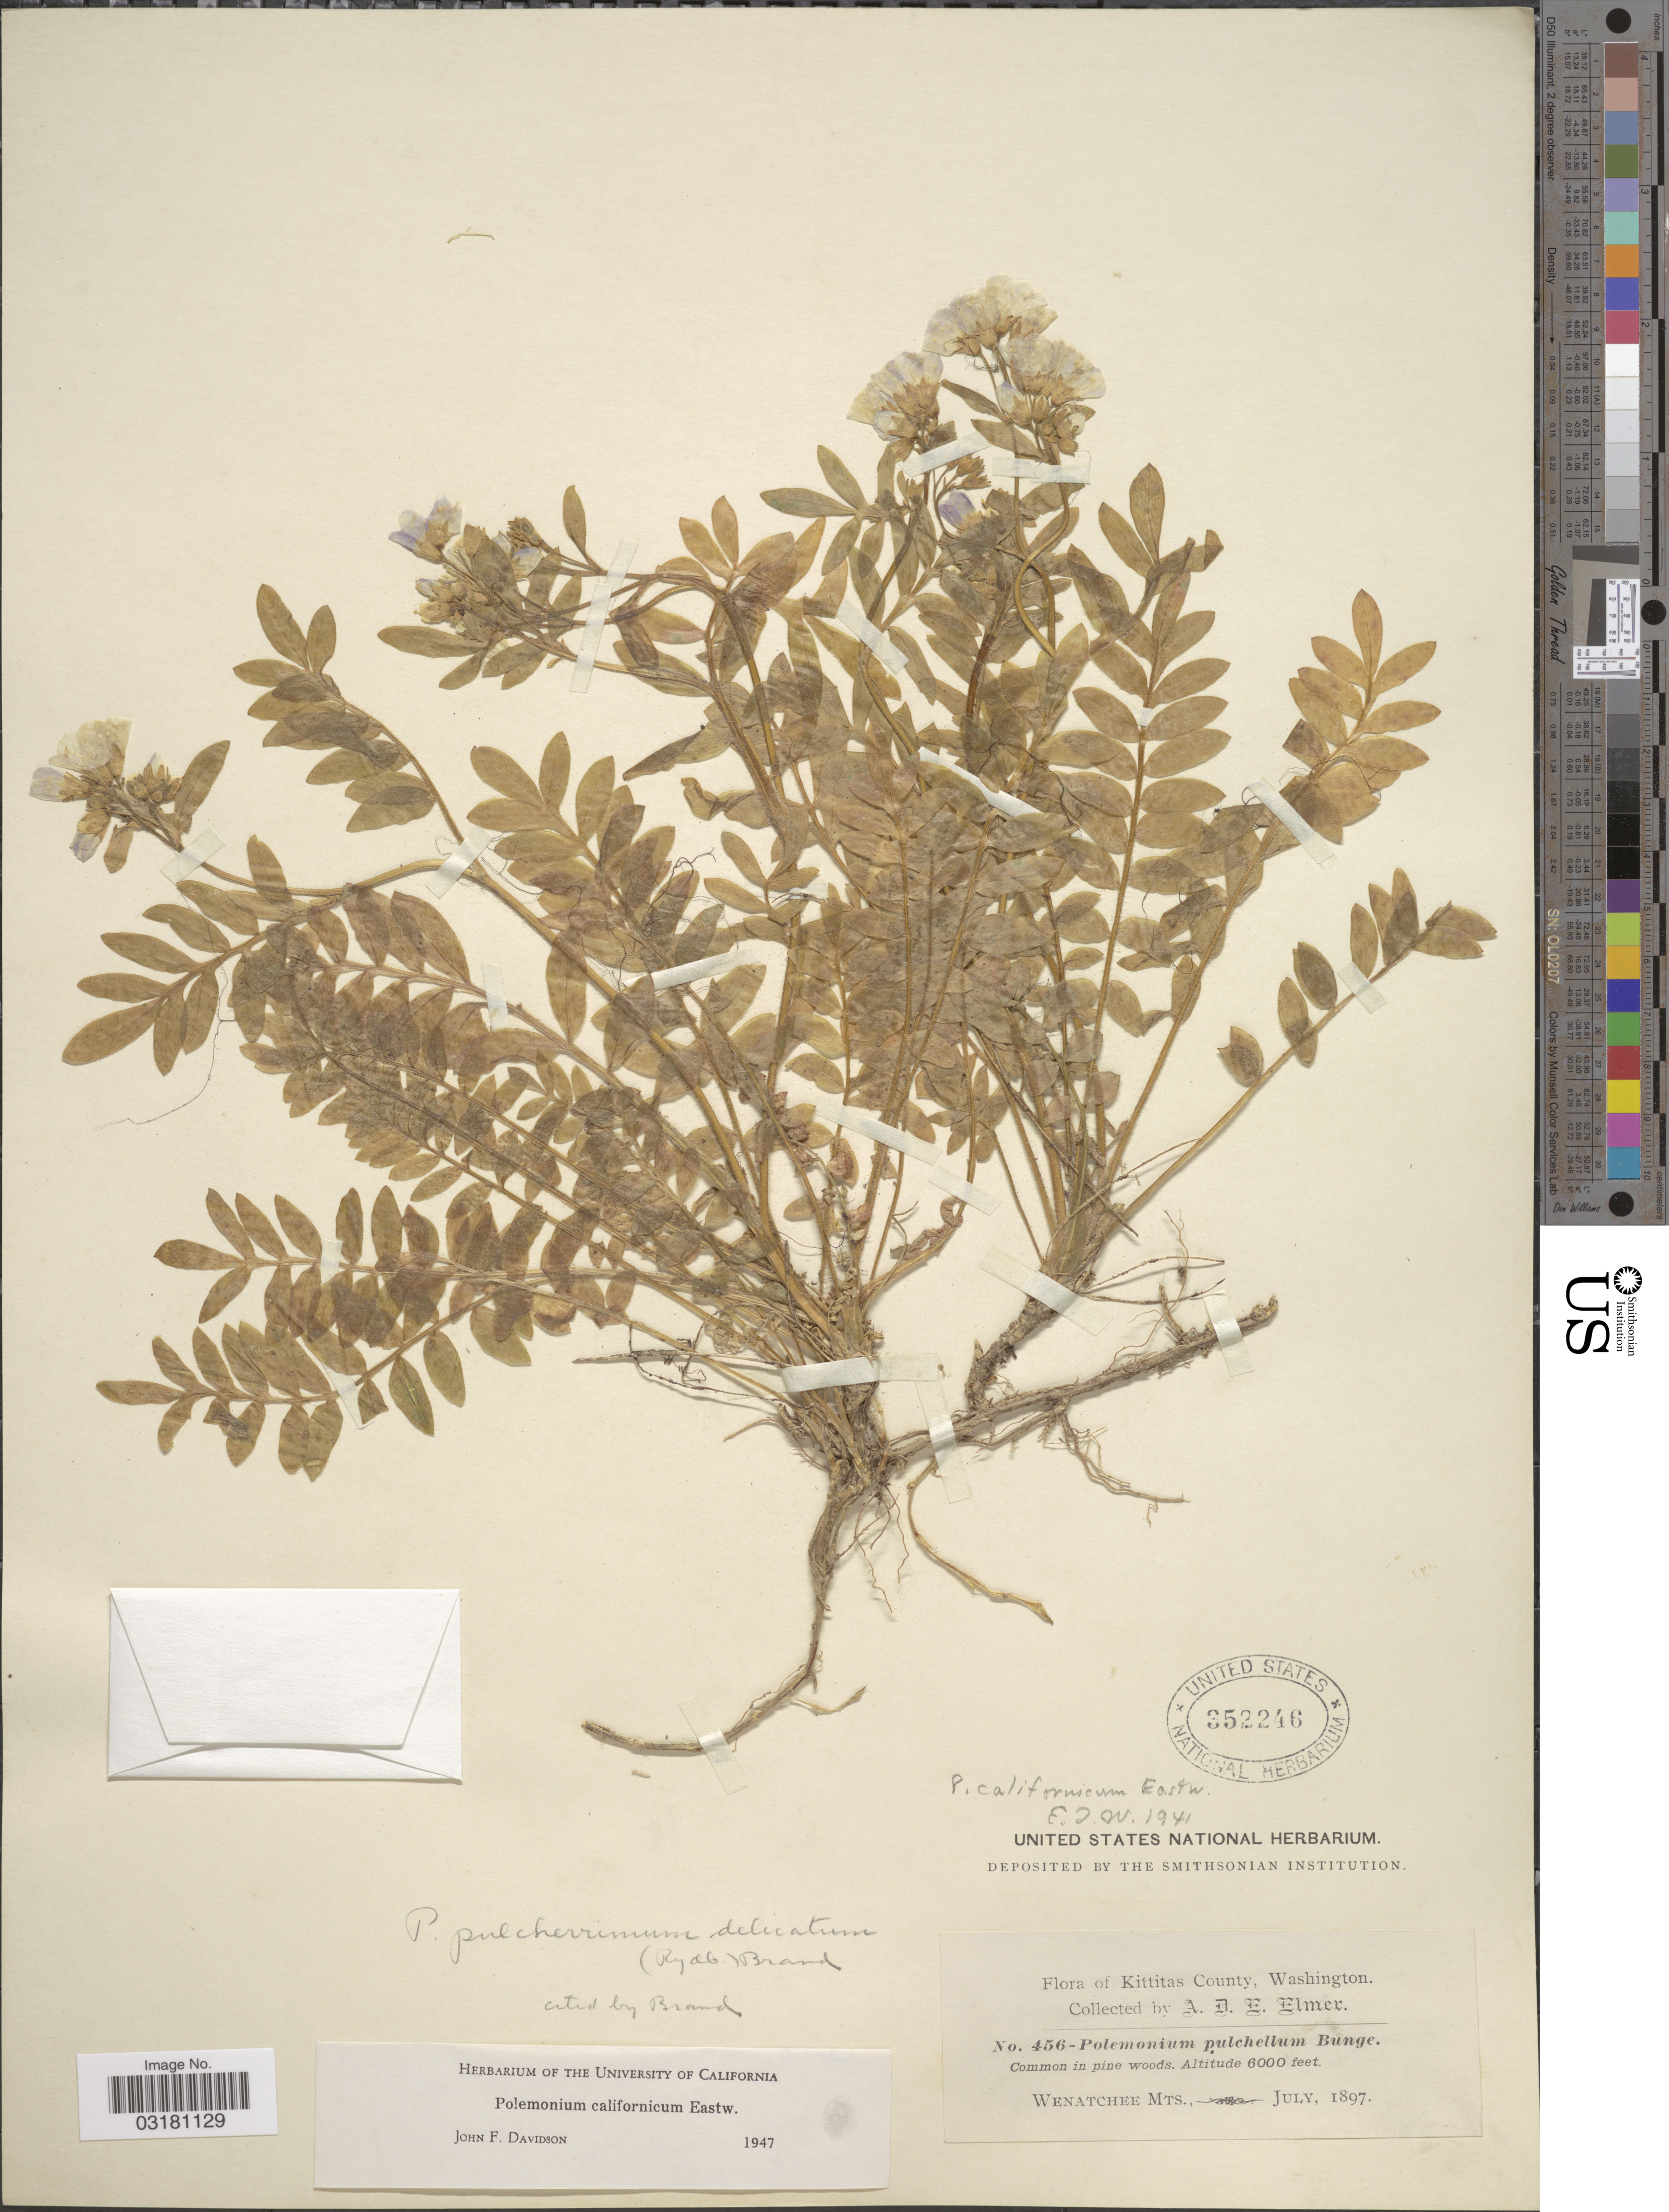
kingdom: Plantae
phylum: Tracheophyta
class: Magnoliopsida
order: Ericales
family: Polemoniaceae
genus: Polemonium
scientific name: Polemonium californicum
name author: Eastw.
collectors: A. D. E. Elmer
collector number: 456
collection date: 1897-07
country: United States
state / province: Washington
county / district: Kittitas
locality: Kittitas County. Wenatchee Mts.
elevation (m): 1829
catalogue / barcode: US 352246